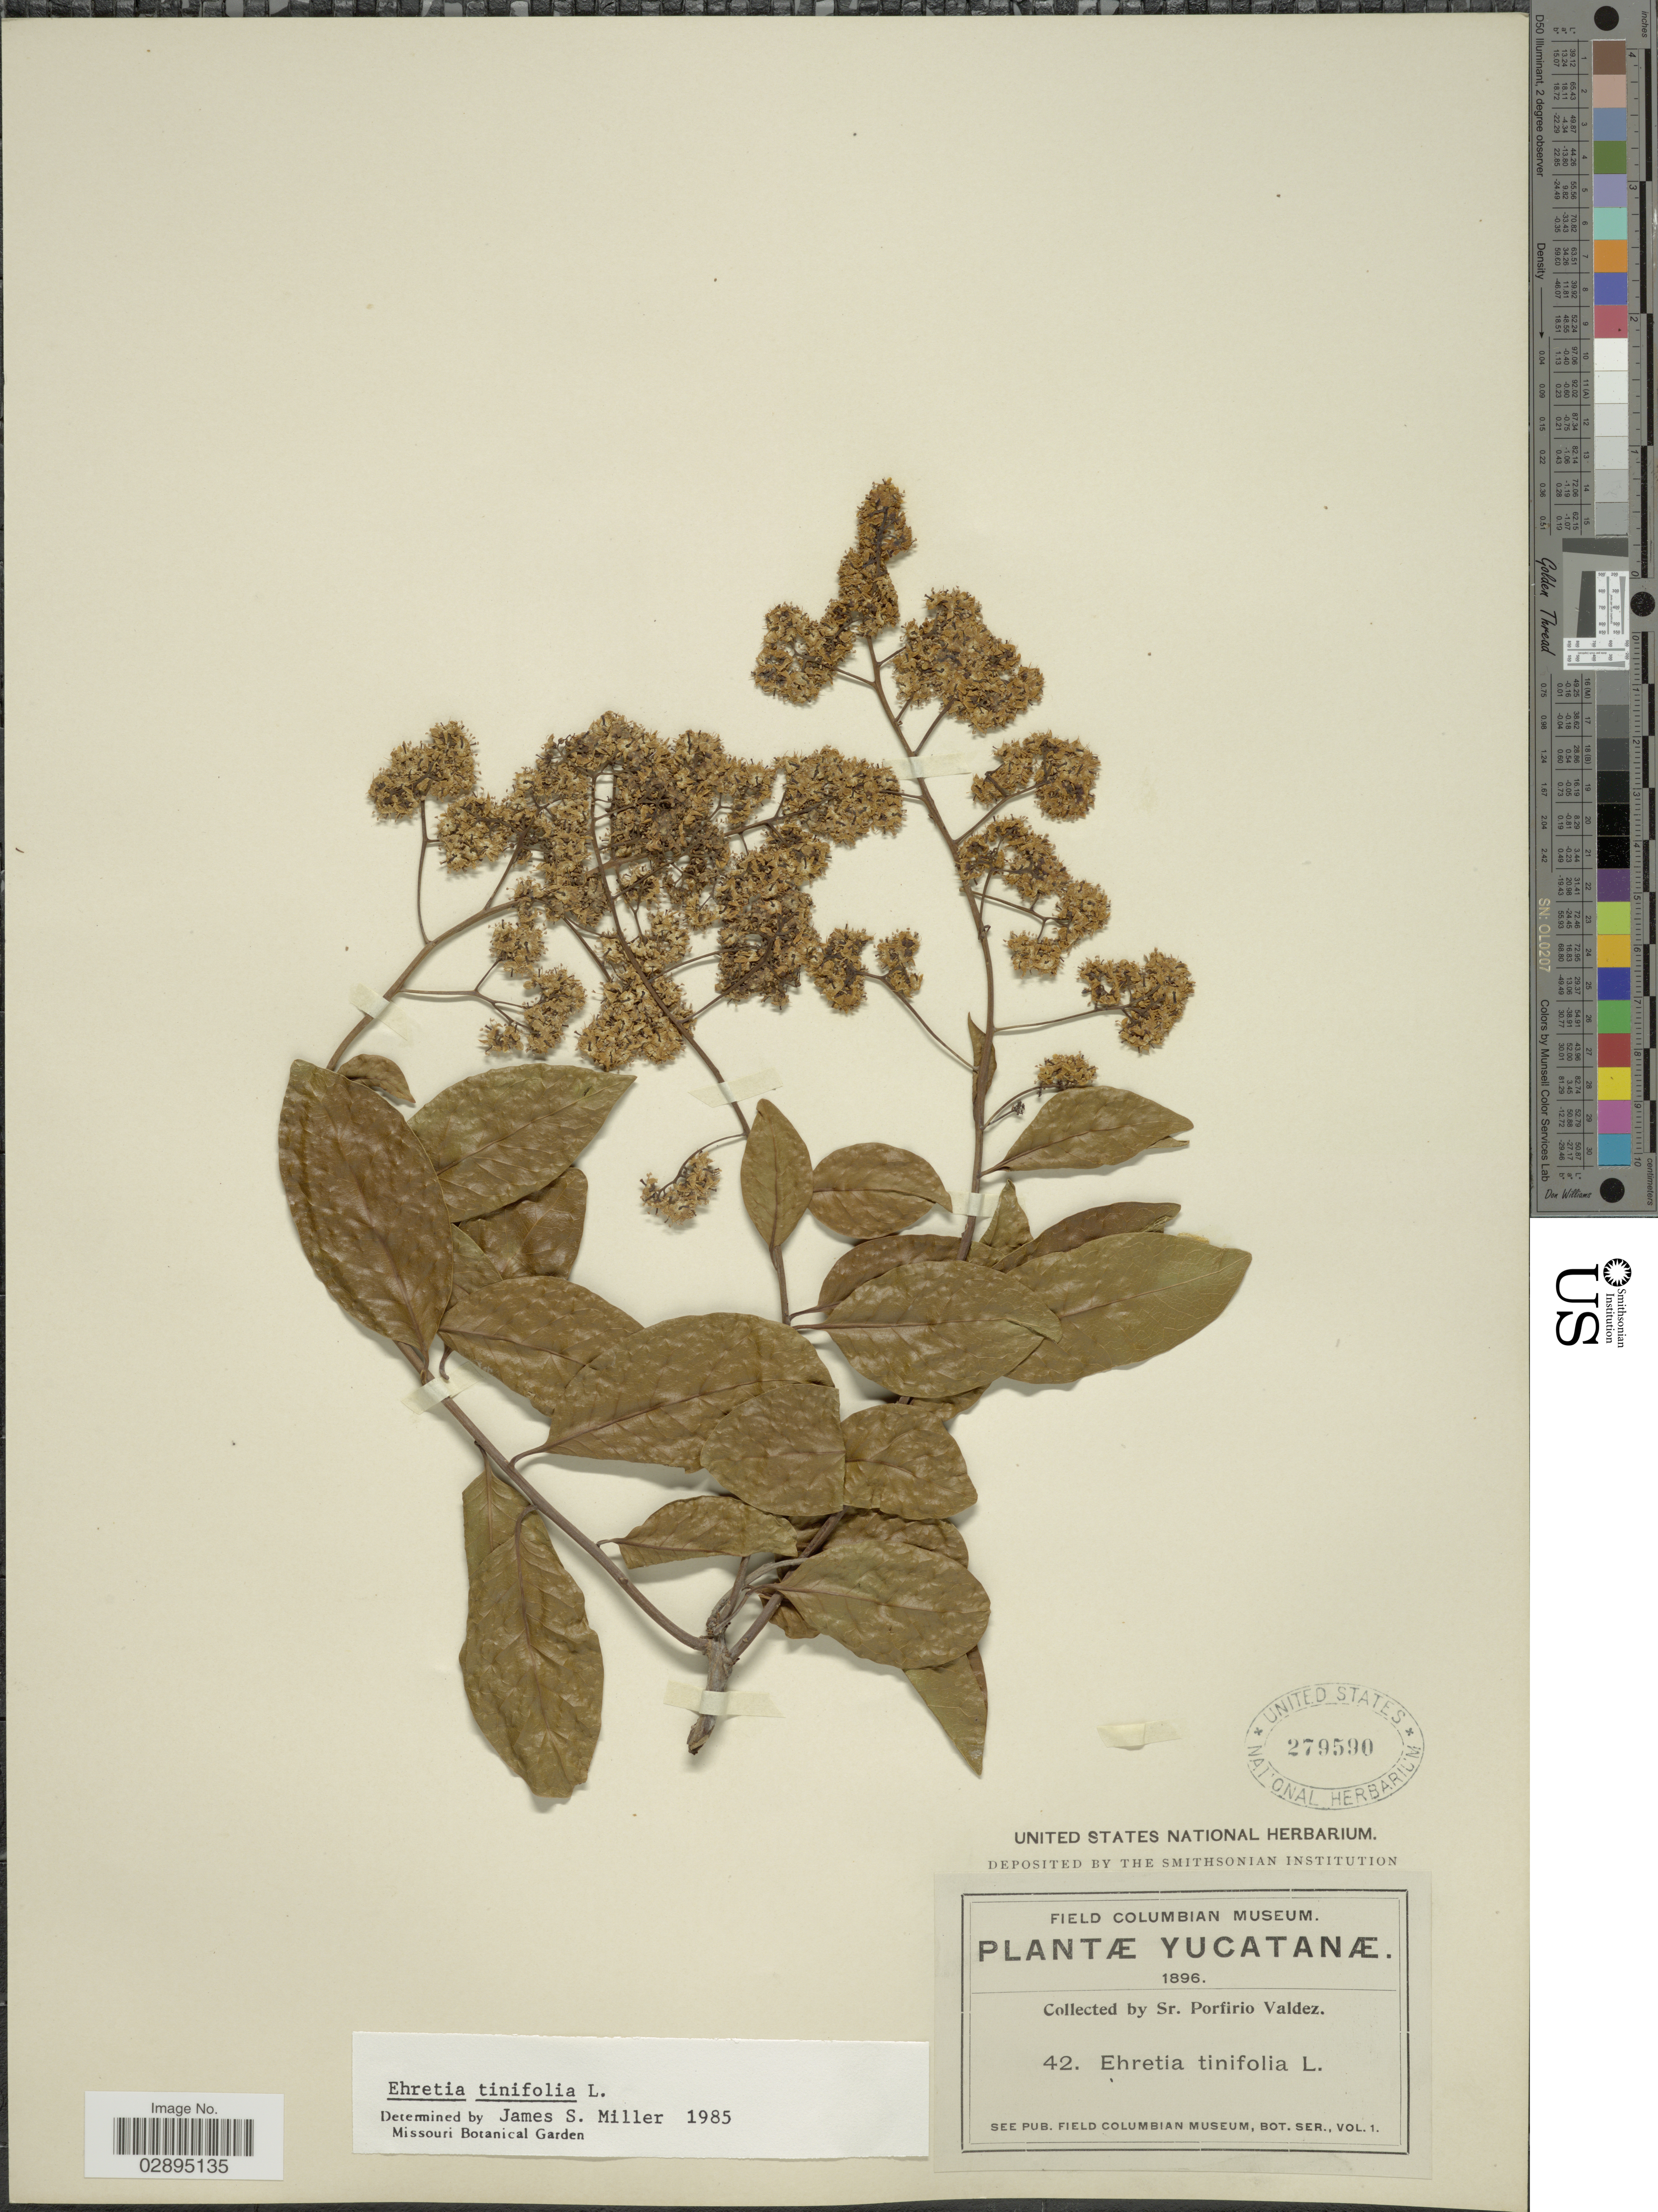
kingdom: Plantae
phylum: Tracheophyta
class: Magnoliopsida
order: Boraginales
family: Ehretiaceae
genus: Ehretia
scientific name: Ehretia tinifolia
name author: L.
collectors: P. Valdez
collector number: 42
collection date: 1896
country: Mexico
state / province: Yucatán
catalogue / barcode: US 279590